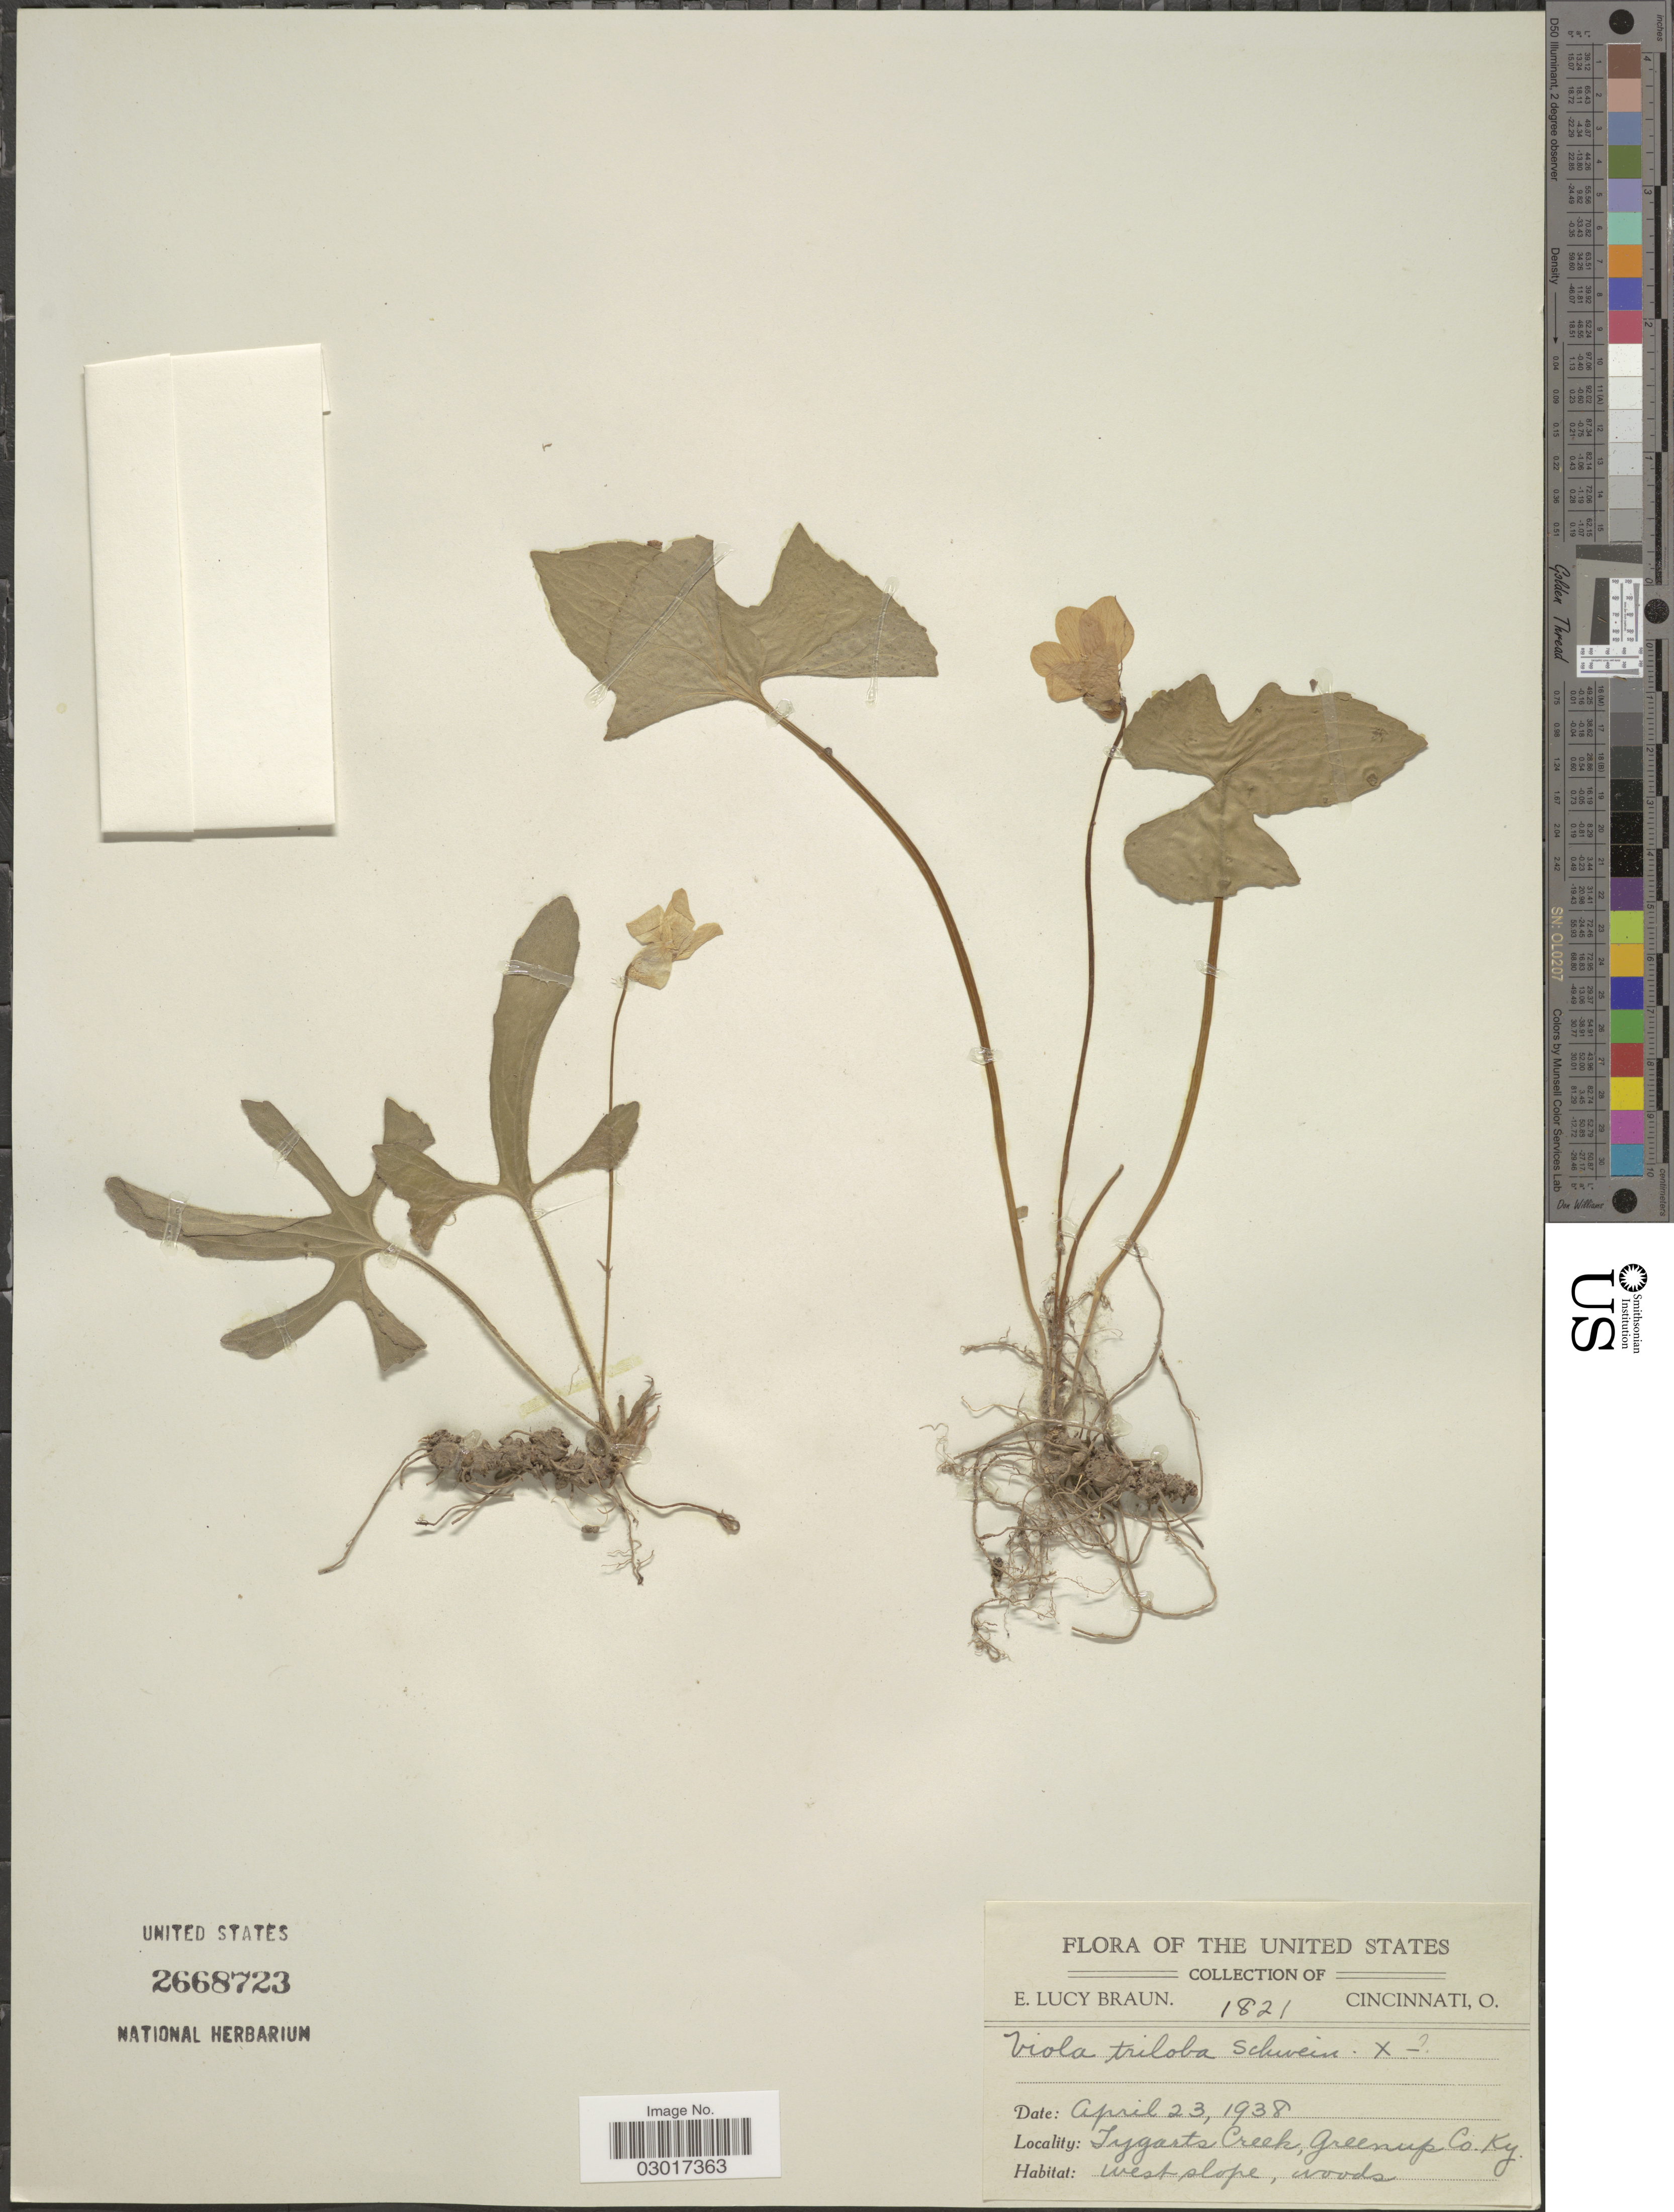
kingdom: Plantae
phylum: Tracheophyta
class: Magnoliopsida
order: Malpighiales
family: Violaceae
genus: Viola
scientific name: Viola triloba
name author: Schwein.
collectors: E. L. Braun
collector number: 1821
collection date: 1938-04-23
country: United States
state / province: Kentucky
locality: Tygarts Creek, Greenup Co.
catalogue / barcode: US 2668723